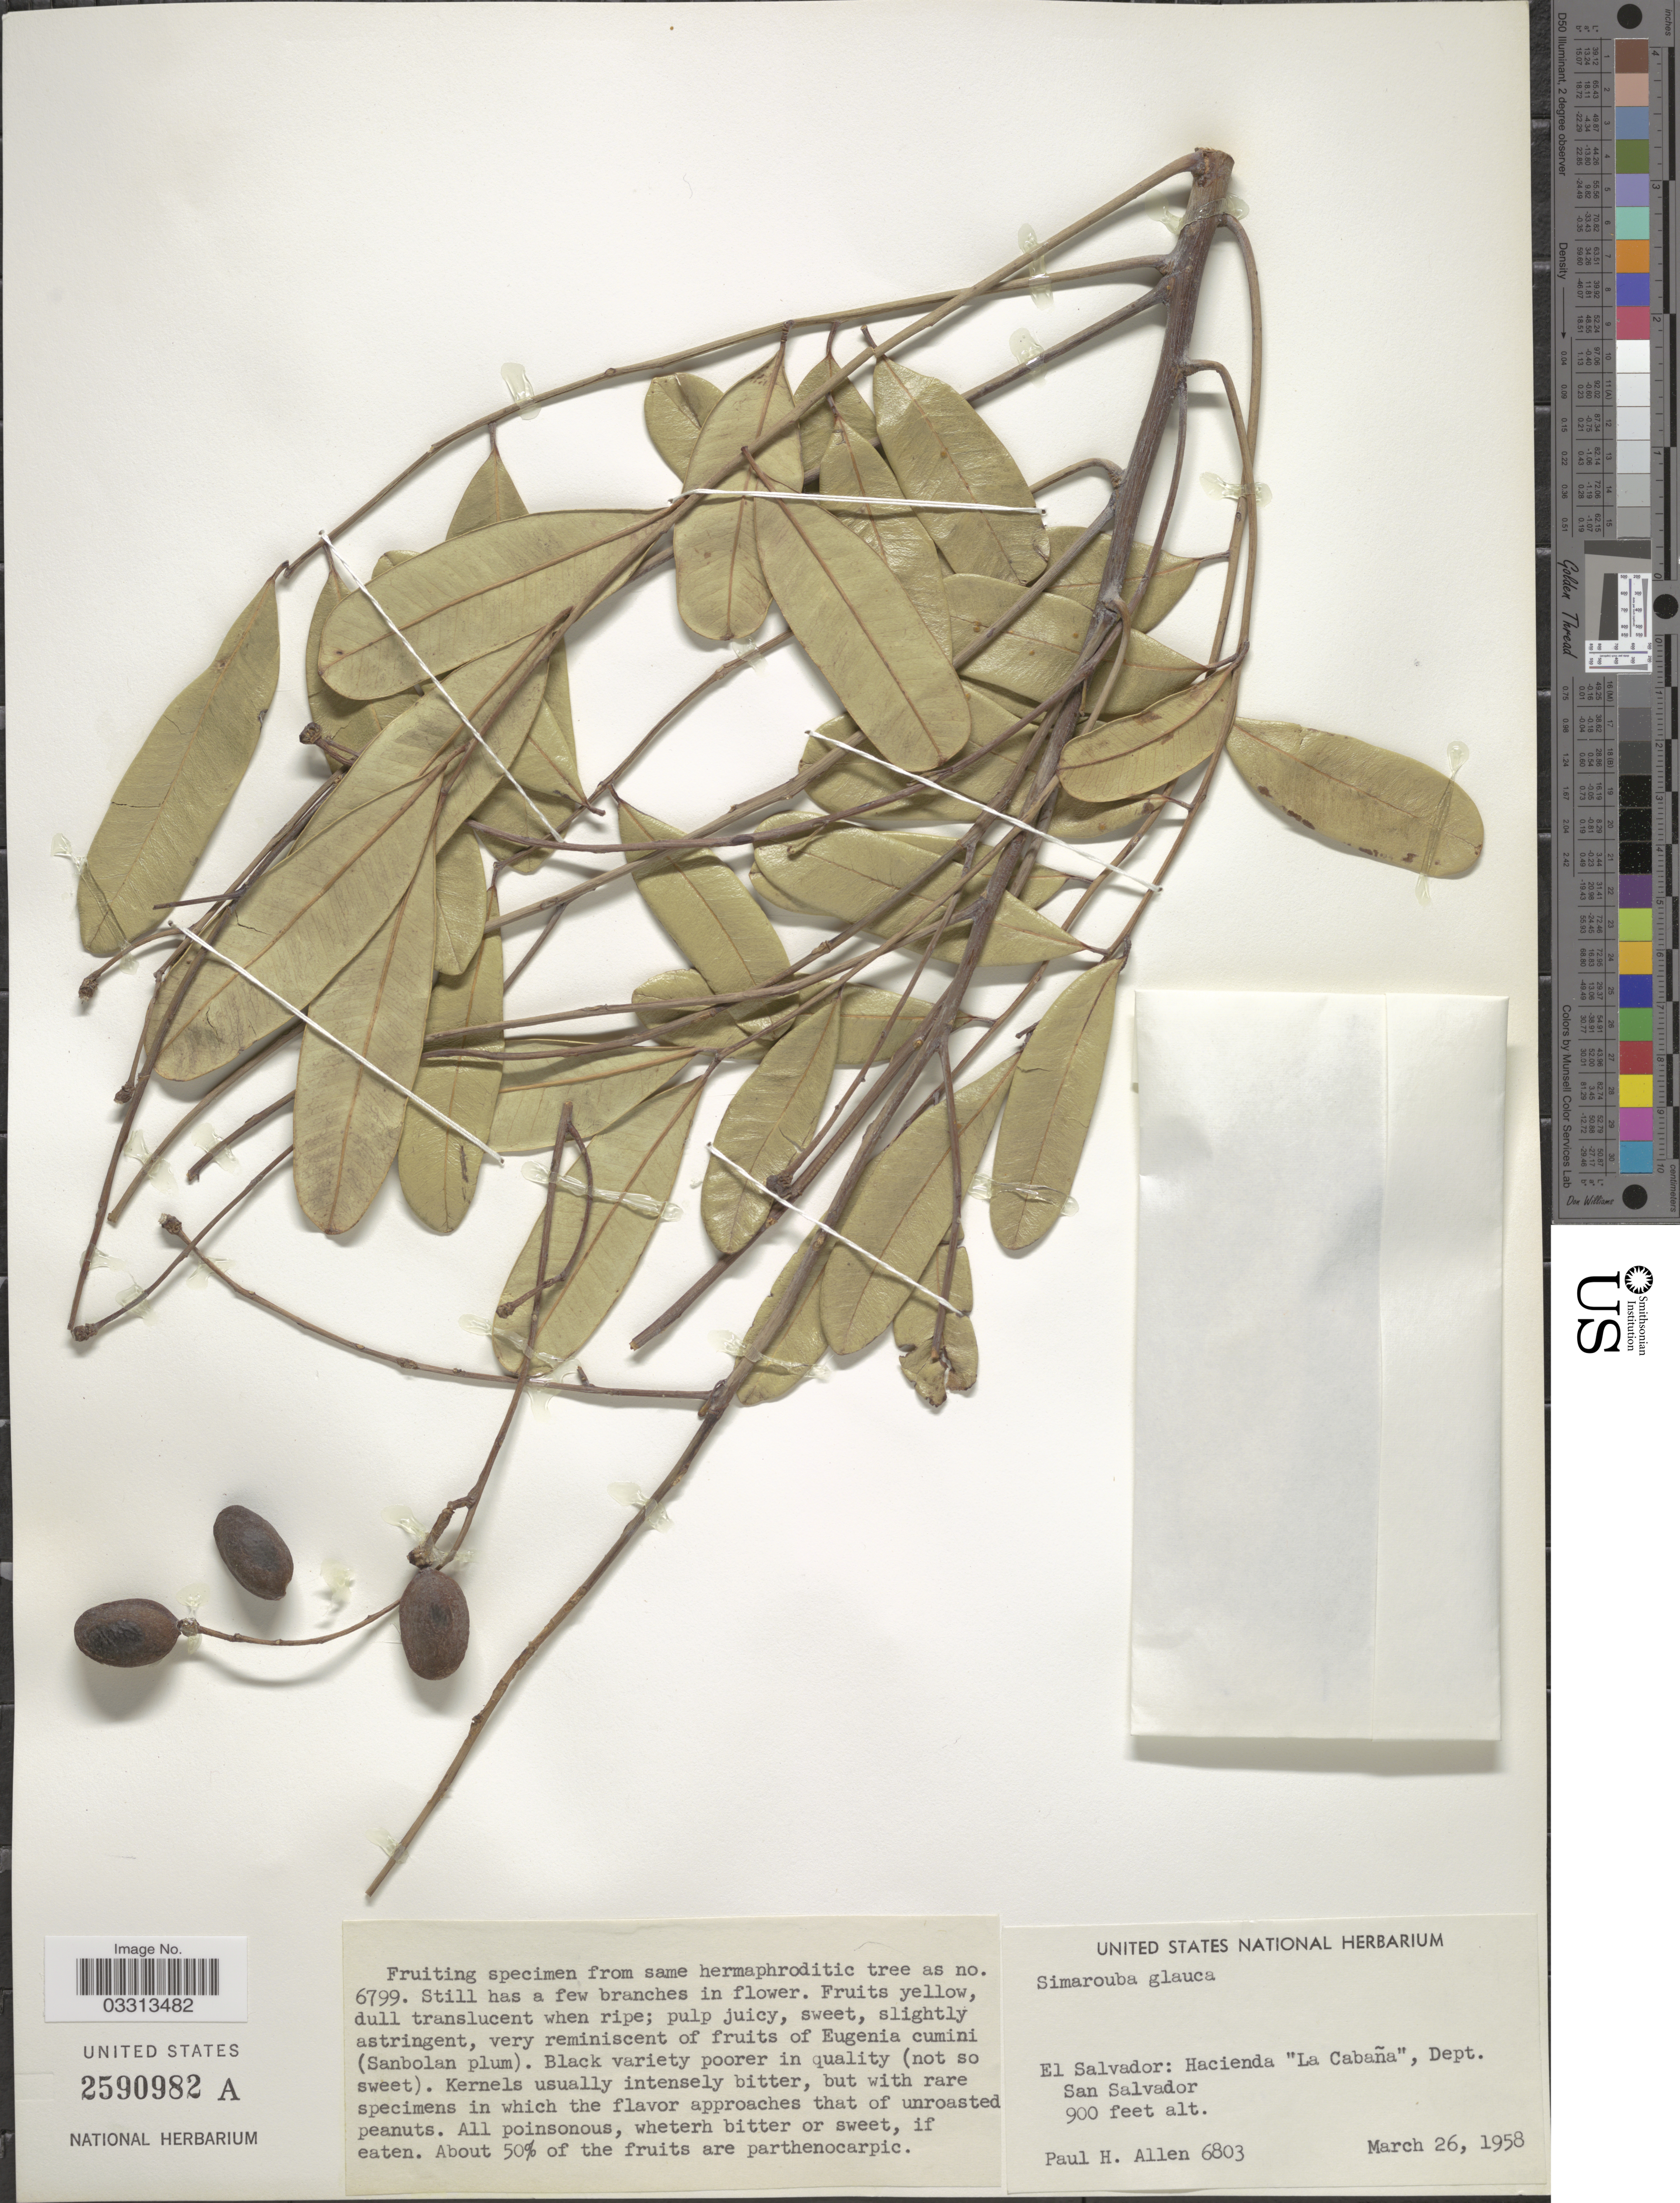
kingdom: Plantae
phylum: Tracheophyta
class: Magnoliopsida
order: Sapindales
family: Simaroubaceae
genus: Simarouba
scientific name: Simarouba glauca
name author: DC.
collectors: P. H. Allen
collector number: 6803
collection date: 1958-03-26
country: El Salvador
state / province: San Salvador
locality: Hacienda "La Cabaña", Dept. San Salvador.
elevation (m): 274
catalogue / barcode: US 2590982A